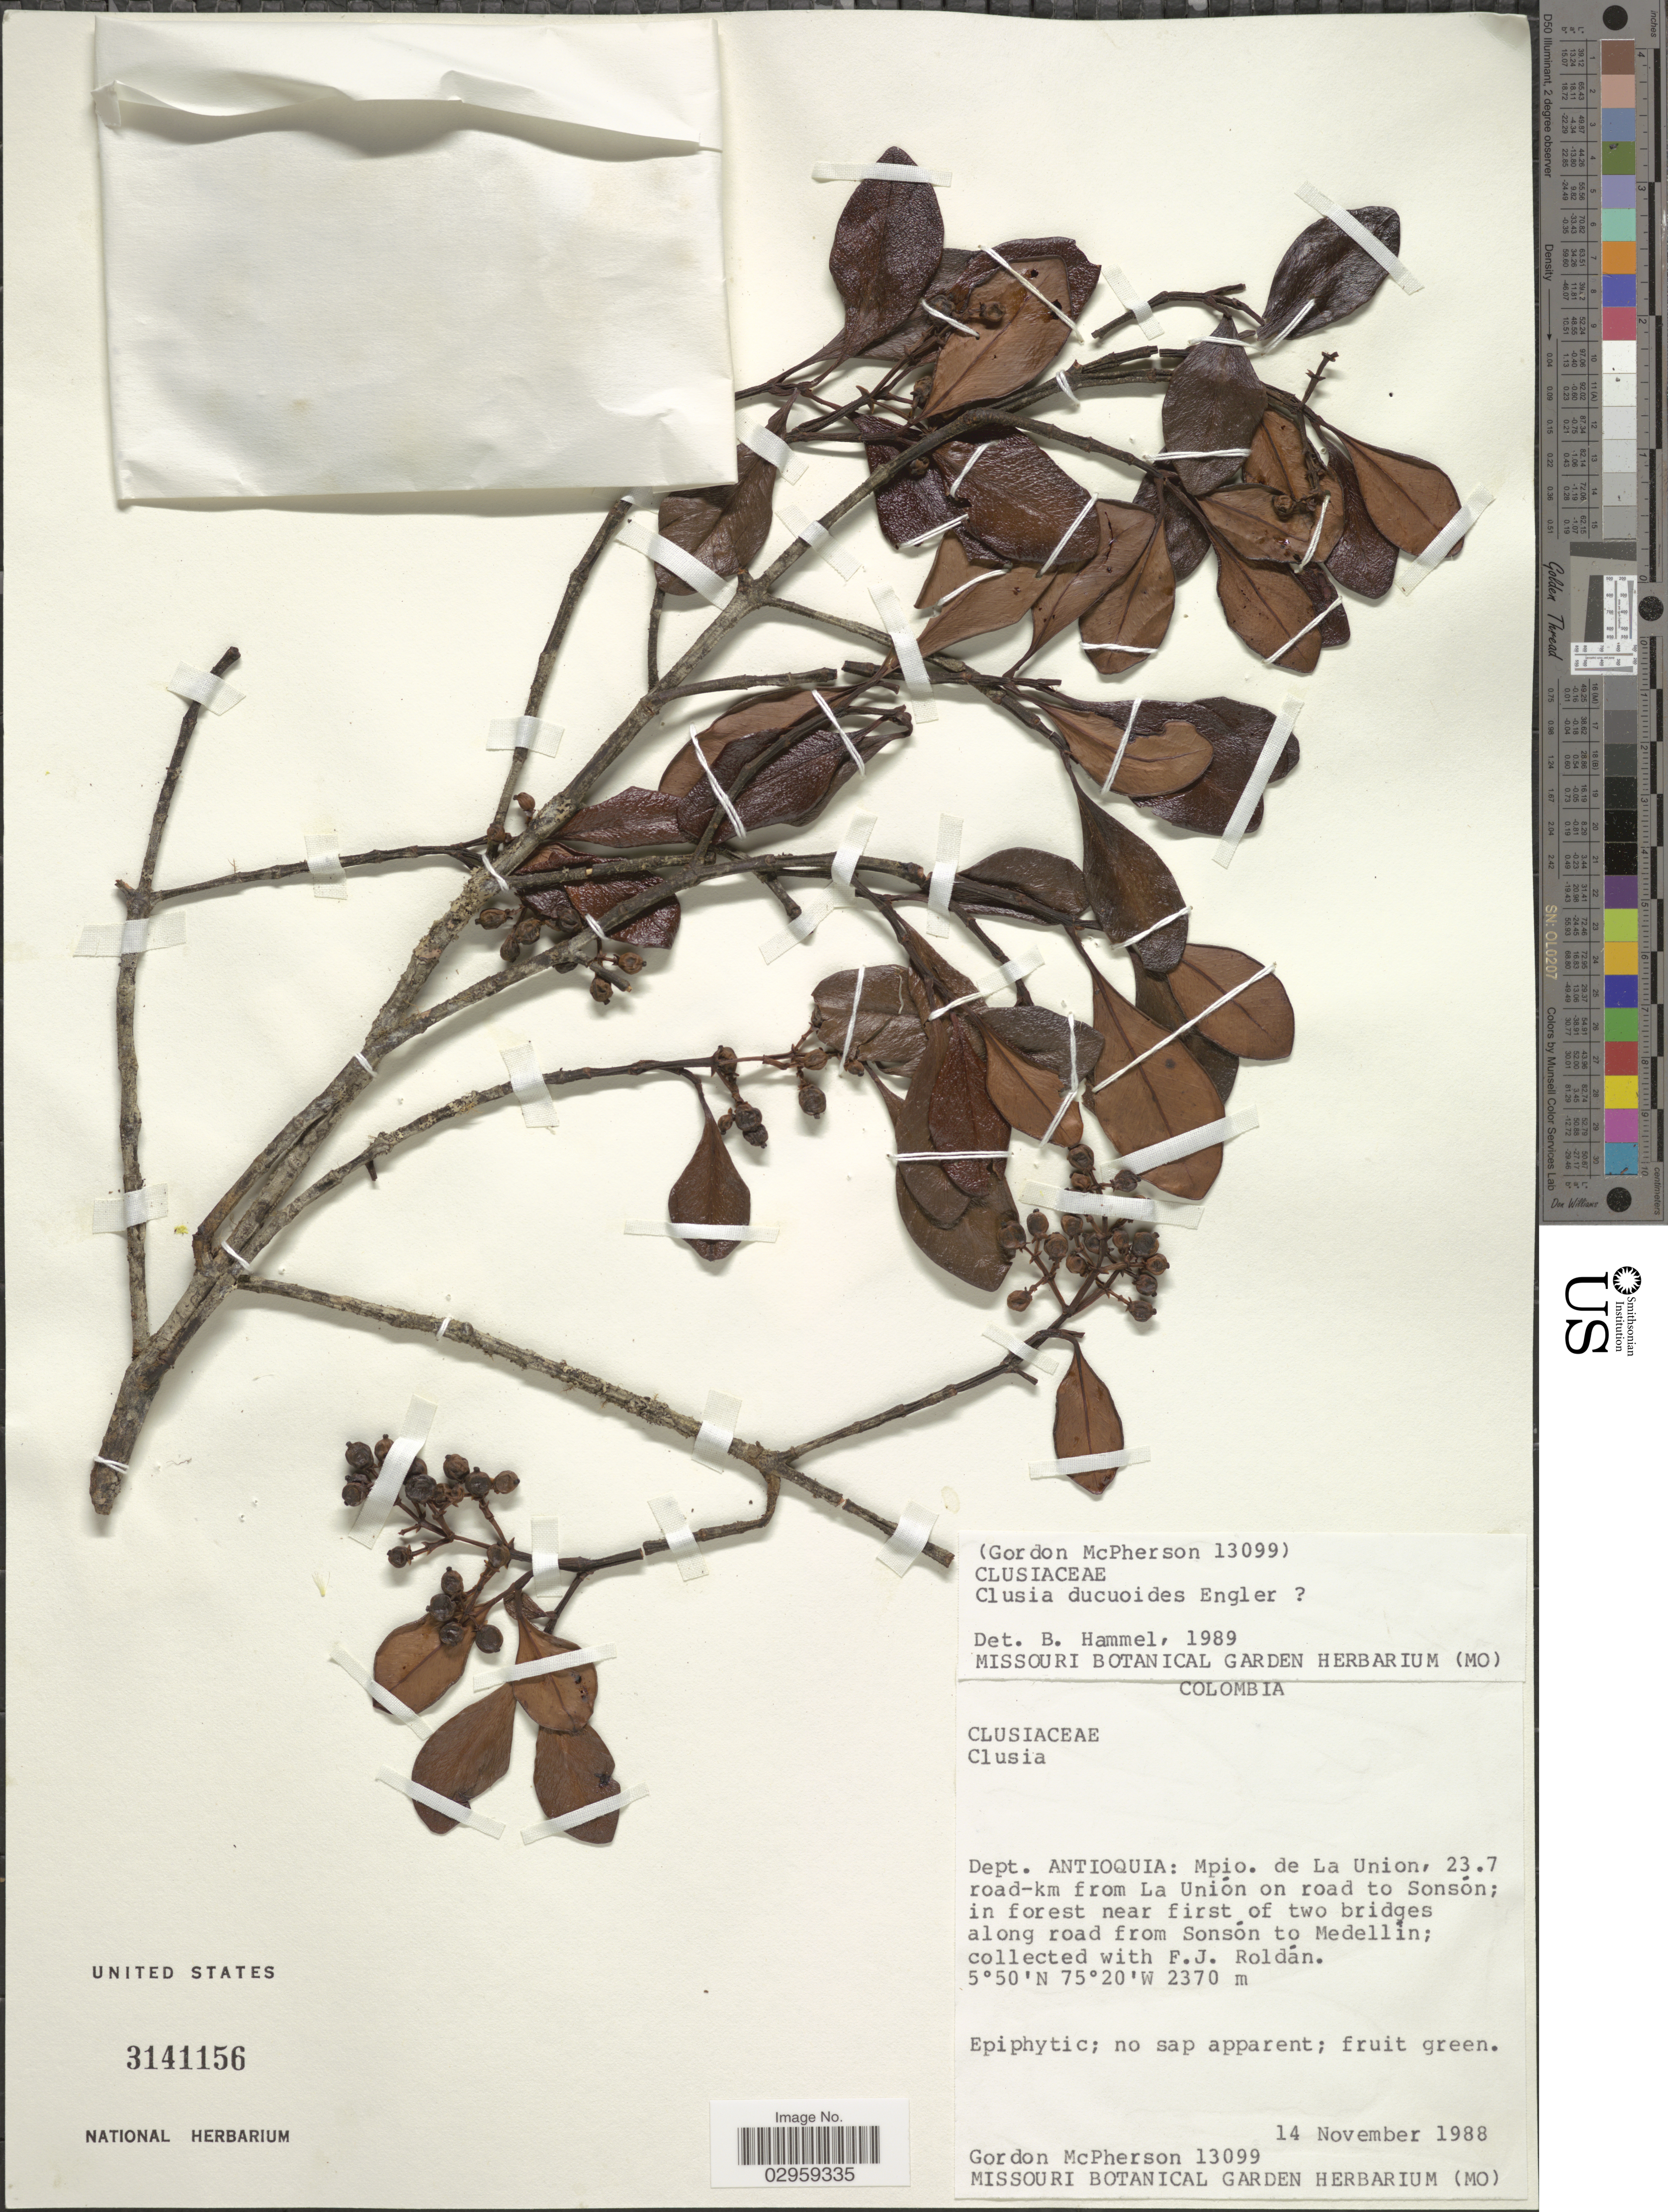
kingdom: Plantae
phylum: Tracheophyta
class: Magnoliopsida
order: Malpighiales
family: Clusiaceae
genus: Clusia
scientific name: Clusia ducuoides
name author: Engl.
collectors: G. D. McPherson & F. J. Roldán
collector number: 13099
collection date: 1988-11-14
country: Colombia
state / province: Antioquia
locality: Dept. Antioquia: Mpio. de La Union, 23.7 road-km from La Unión on road to Sonsón; in forest near first of two bridges along road from Sonsón to Medellín.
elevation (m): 2370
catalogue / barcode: US 3141156